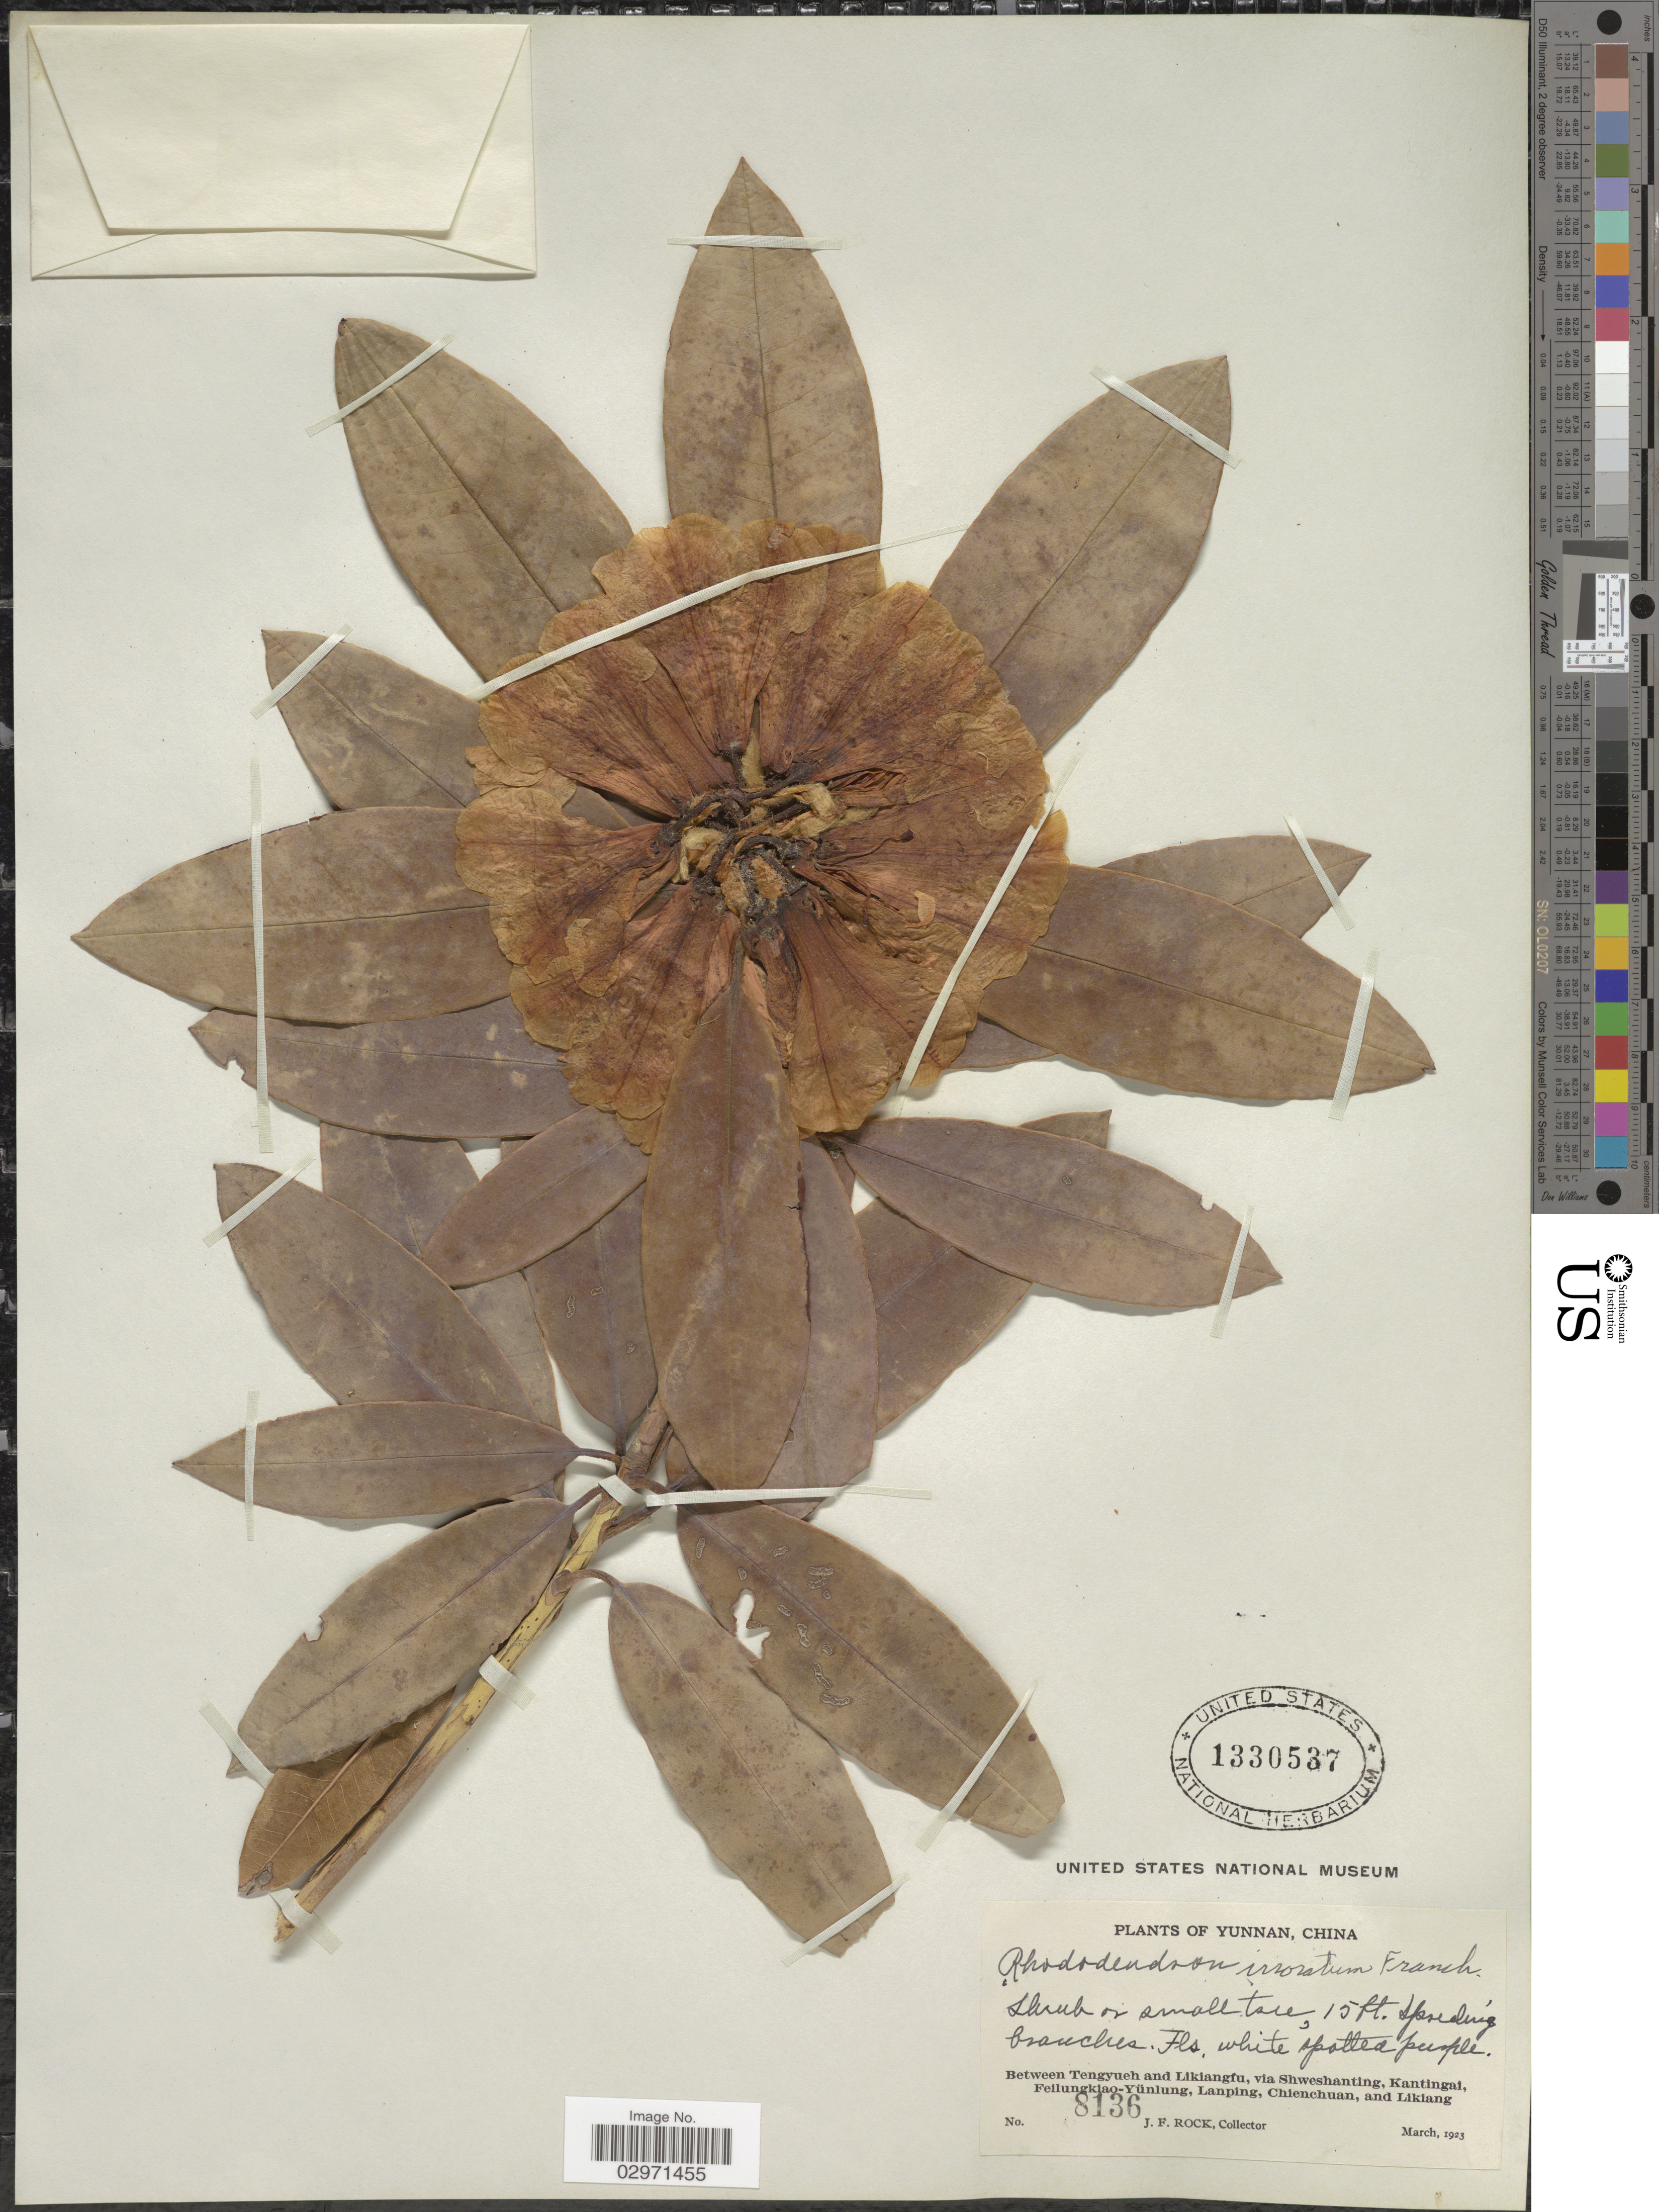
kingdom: Plantae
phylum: Tracheophyta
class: Magnoliopsida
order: Ericales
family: Ericaceae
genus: Rhododendron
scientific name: Rhododendron irroratum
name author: Franch.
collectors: J. Rock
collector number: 8136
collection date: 1923-03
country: China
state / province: Yunnan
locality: Between Tengyueh and Likiangfu, via Shweshanting, Kantingai, Feilungkiao-Yünlung, Lanping, Chienchuan, and Likiang.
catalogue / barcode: US 1330537